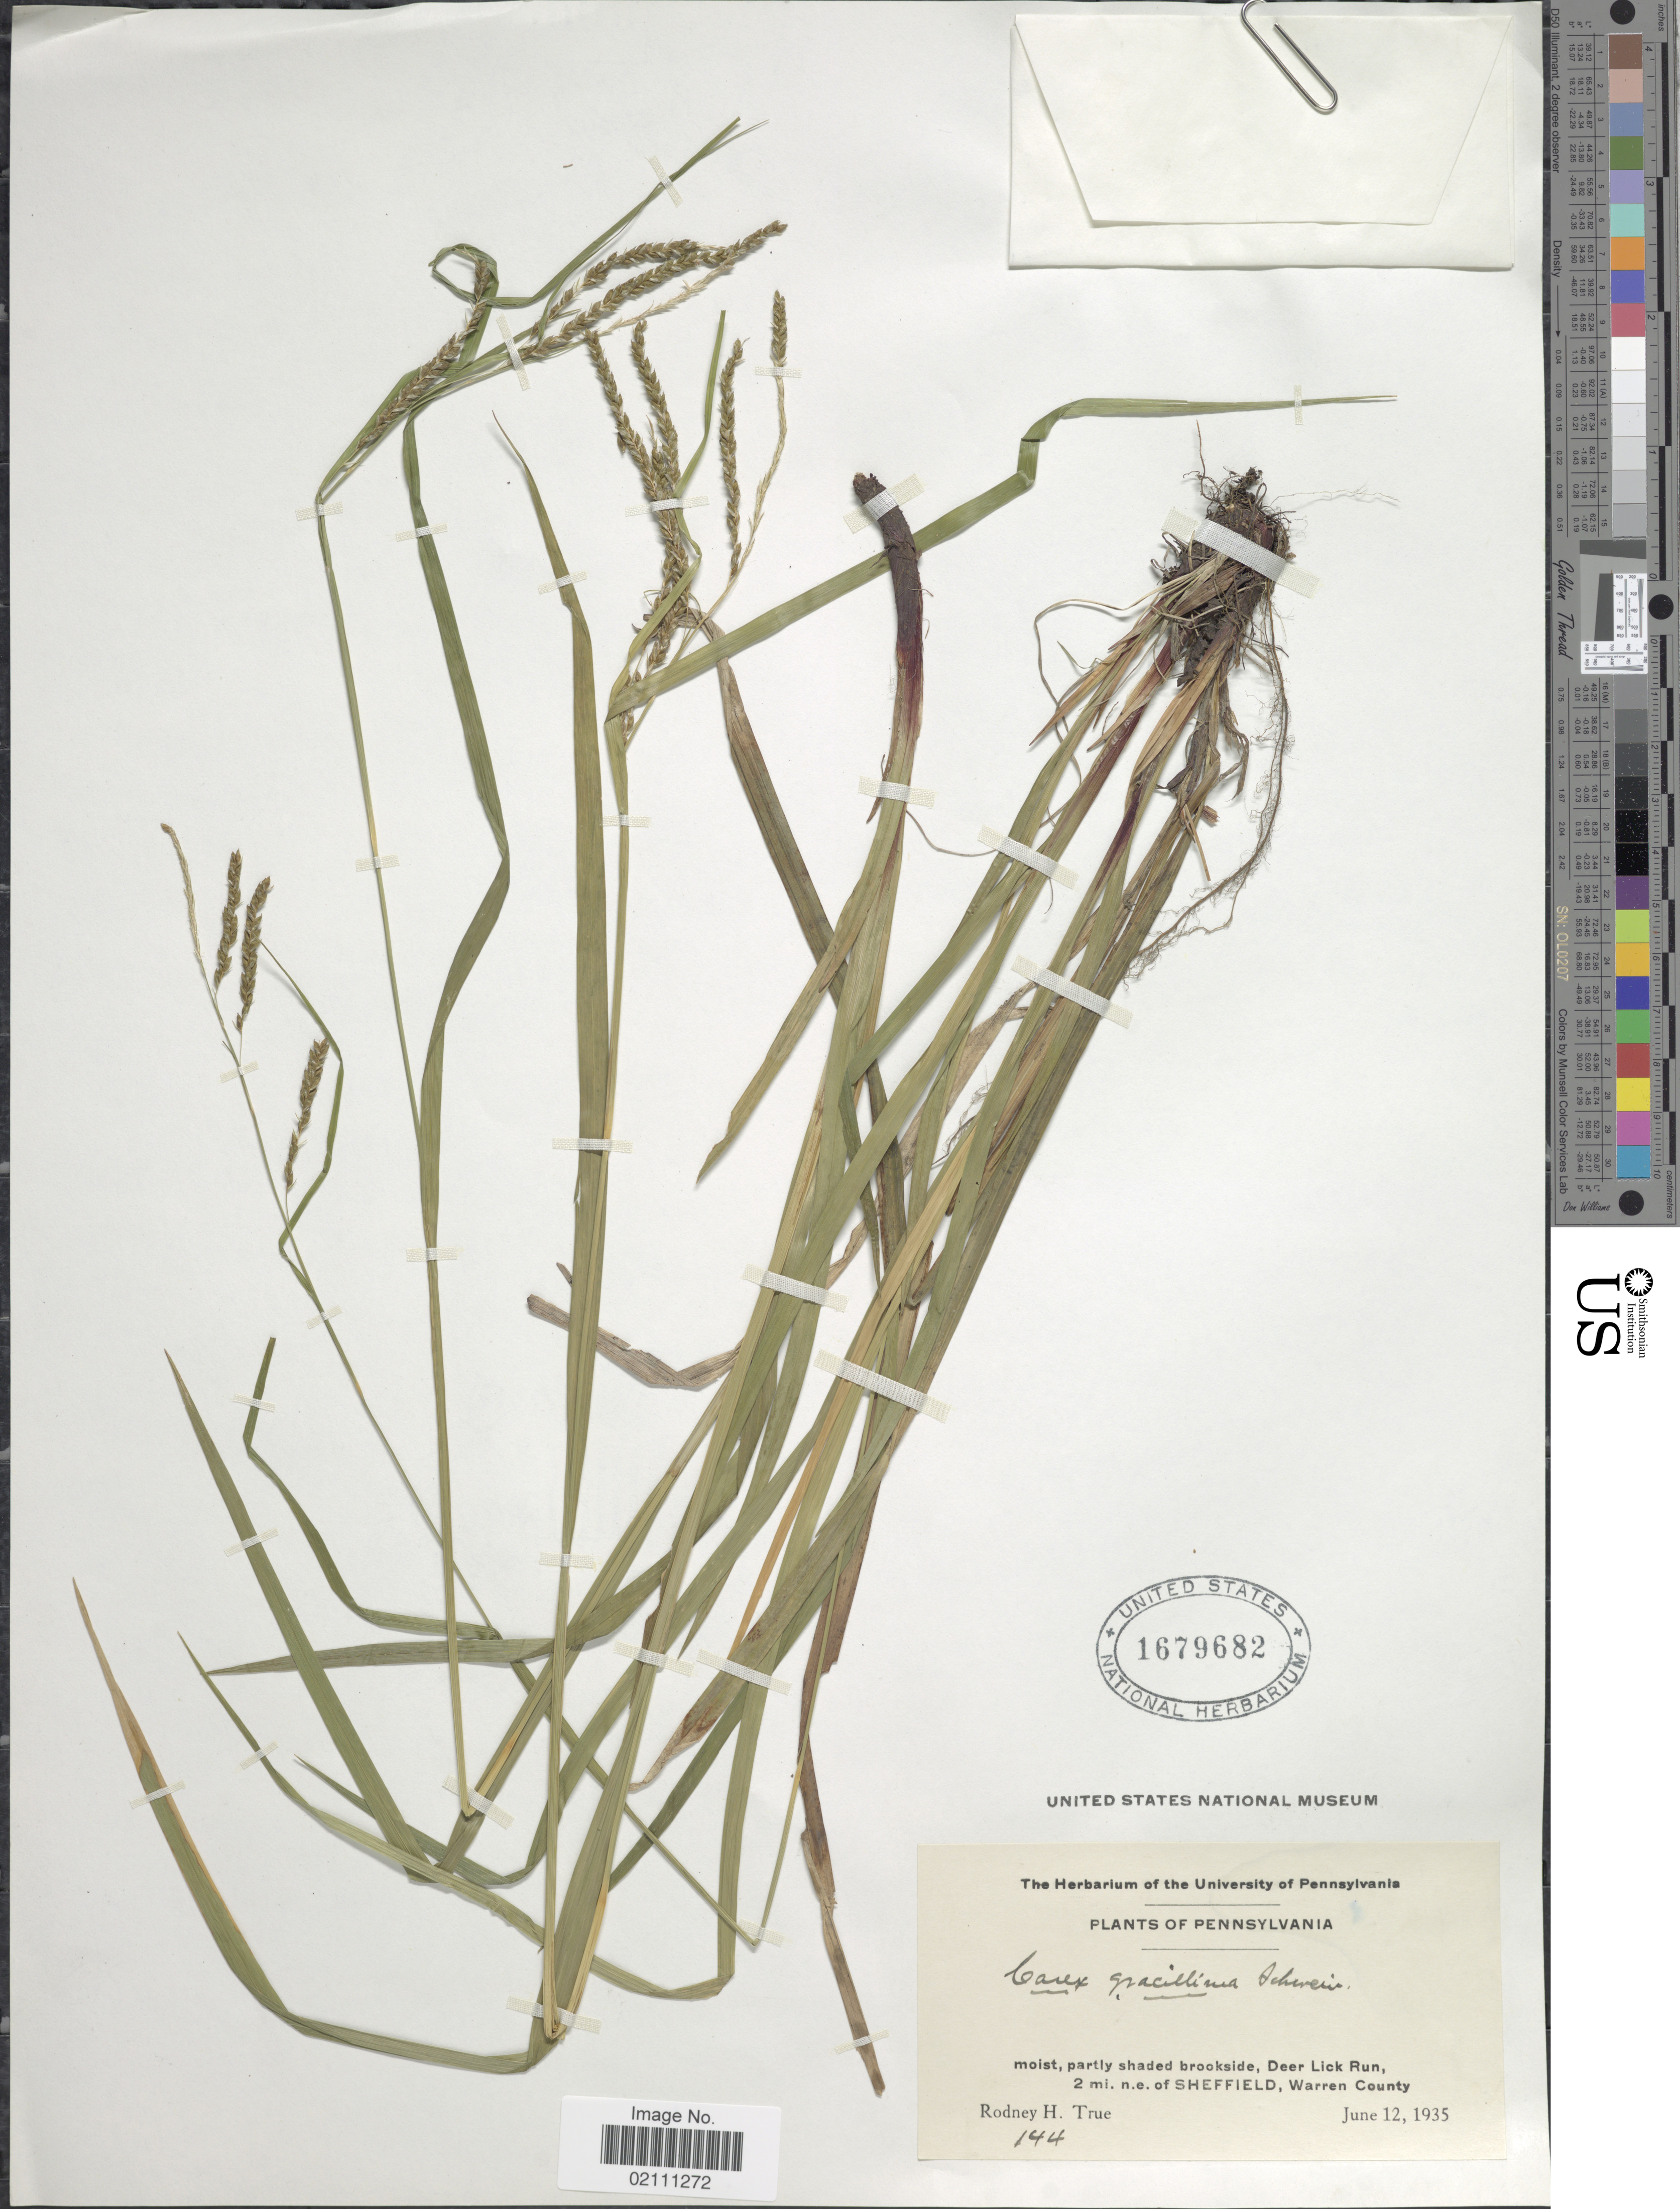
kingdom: Plantae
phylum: Tracheophyta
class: Liliopsida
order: Poales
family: Cyperaceae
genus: Carex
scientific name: Carex gracillima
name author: Schwein.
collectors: R. H. True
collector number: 144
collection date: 1935-06-12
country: United States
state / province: Pennsylvania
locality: Moist, partly brookside, Deer Lick Run, 2 mi. n.e. of Sheffield, Warren County.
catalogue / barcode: US 1679682